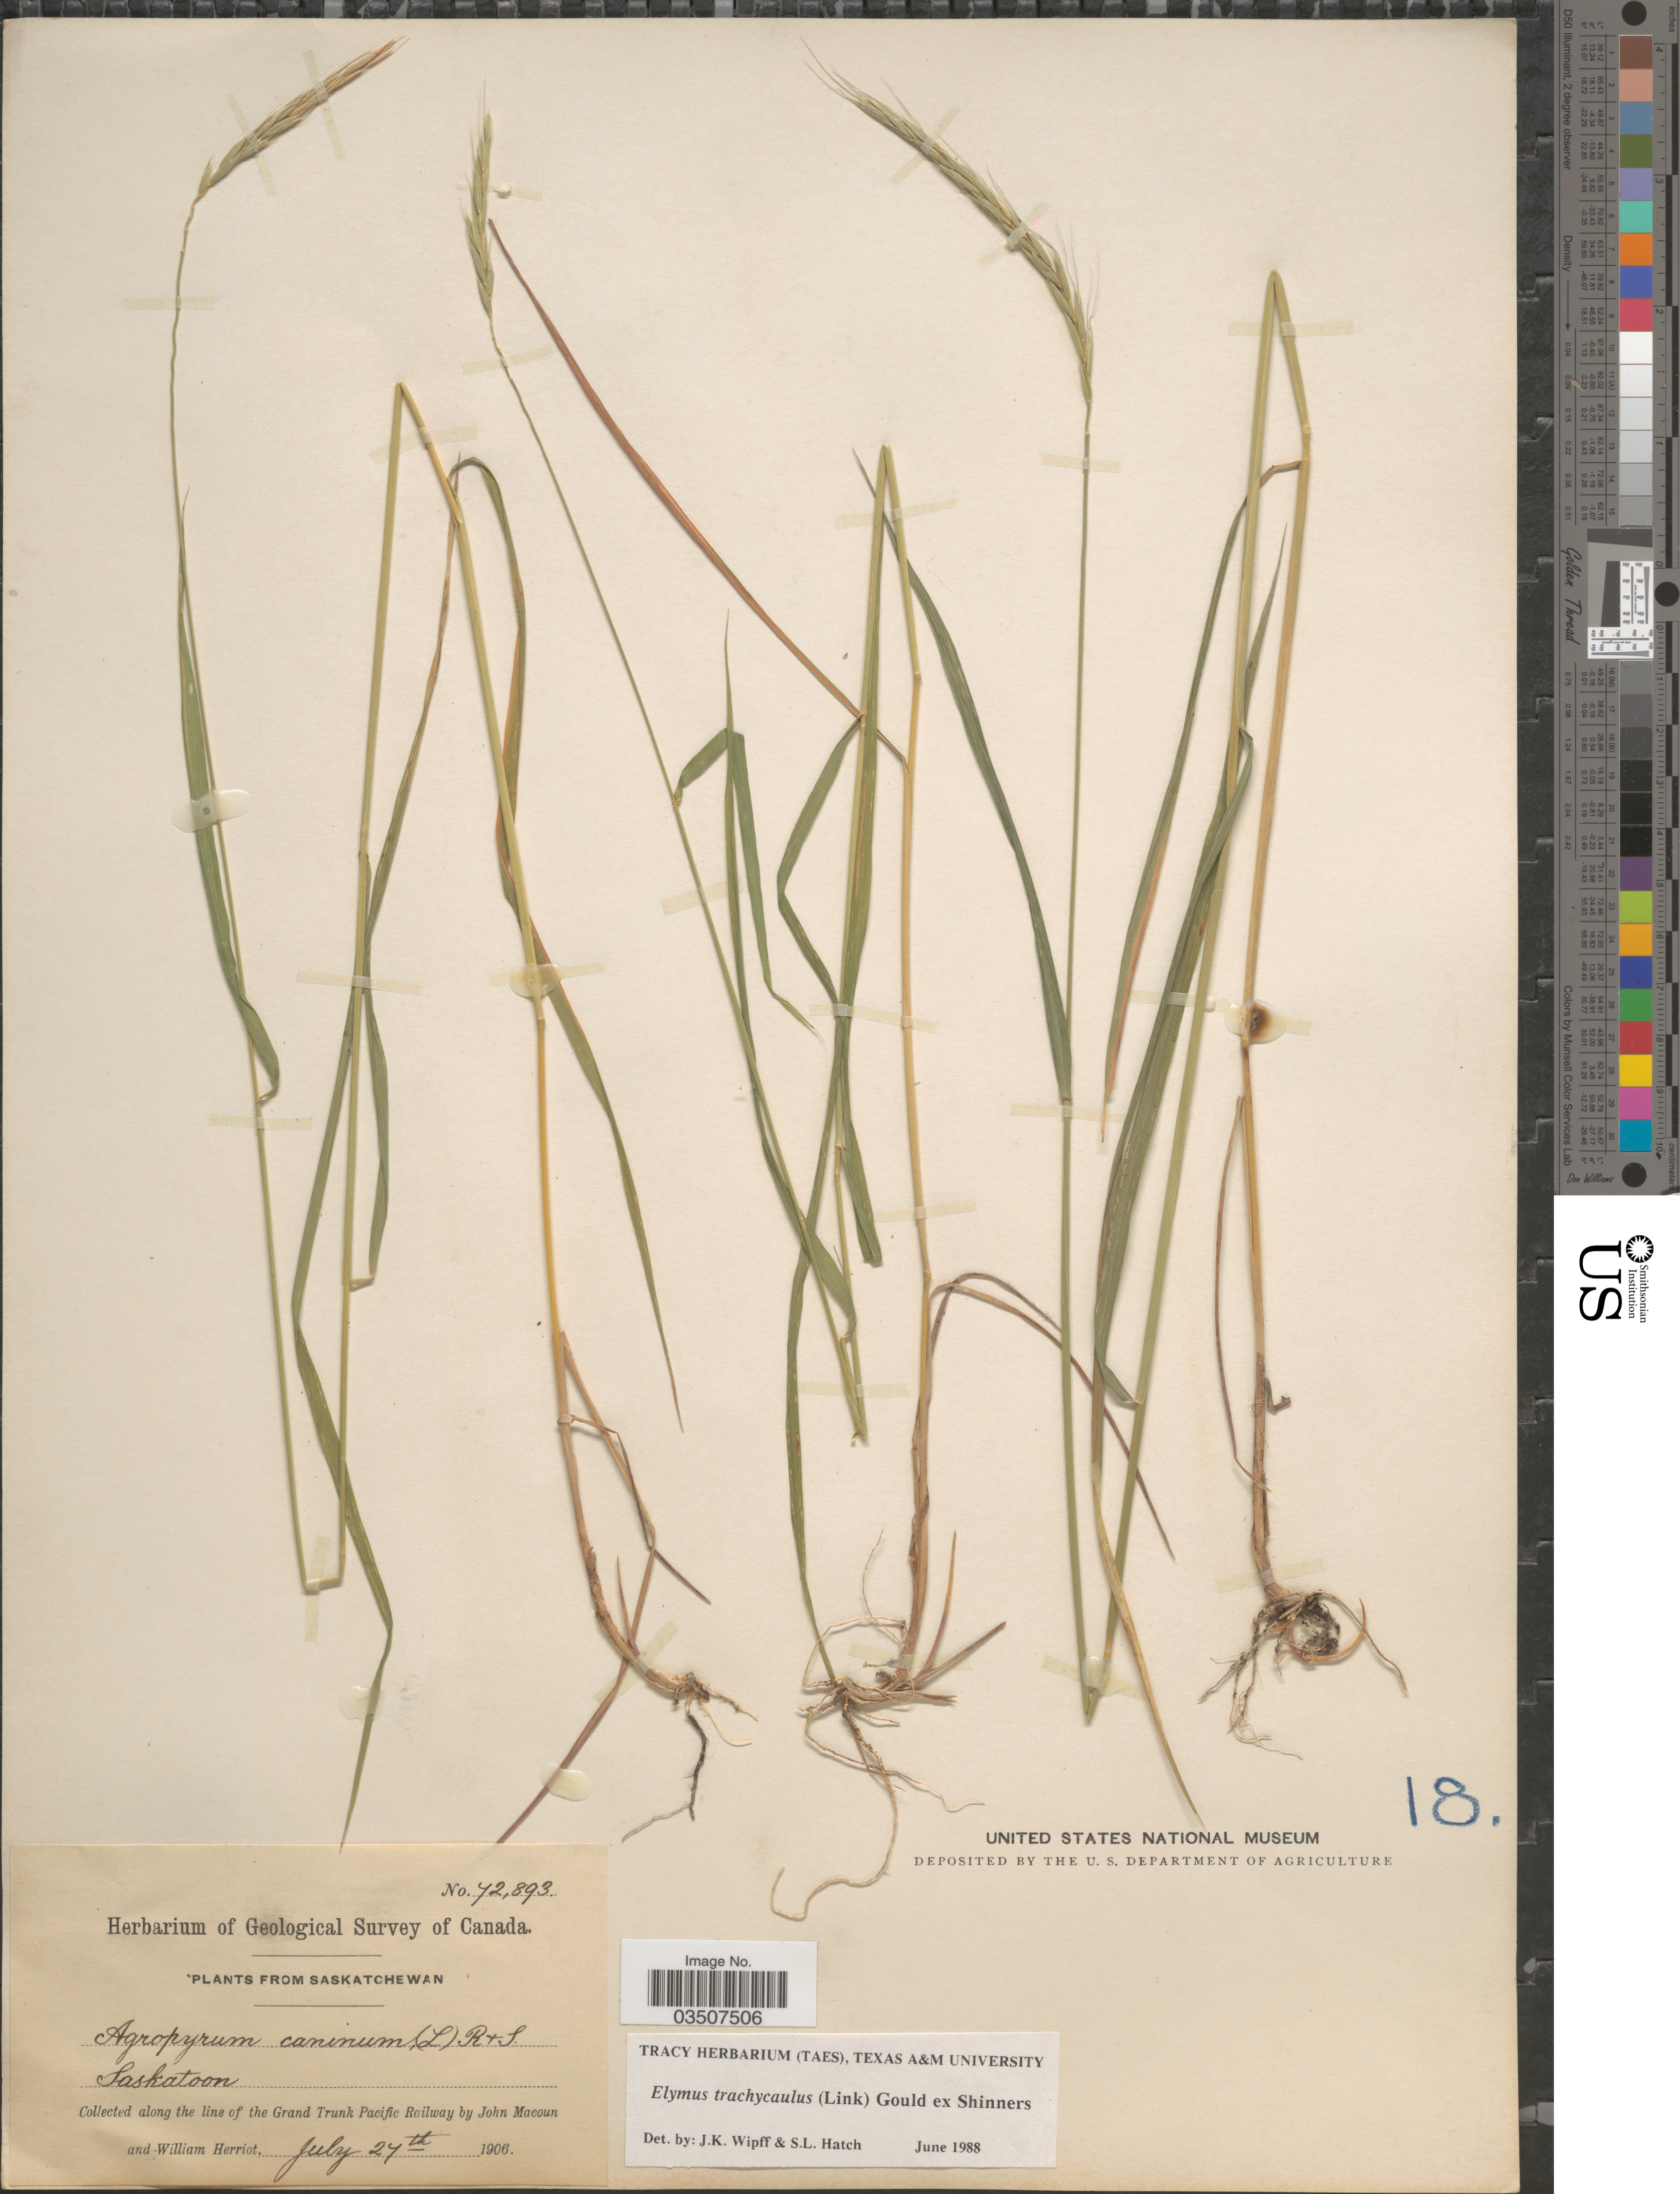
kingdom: Plantae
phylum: Tracheophyta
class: Liliopsida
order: Poales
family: Poaceae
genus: Elymus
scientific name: Elymus trachycaulus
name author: (Link) Gould ex Shinners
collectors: J. Macoun & W. Herriot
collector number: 72893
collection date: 1906-07-27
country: Canada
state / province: Saskatchewan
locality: Geological Survey of canada. Saskatoon. Along the line of the Grand Trunk Pacific Railway.